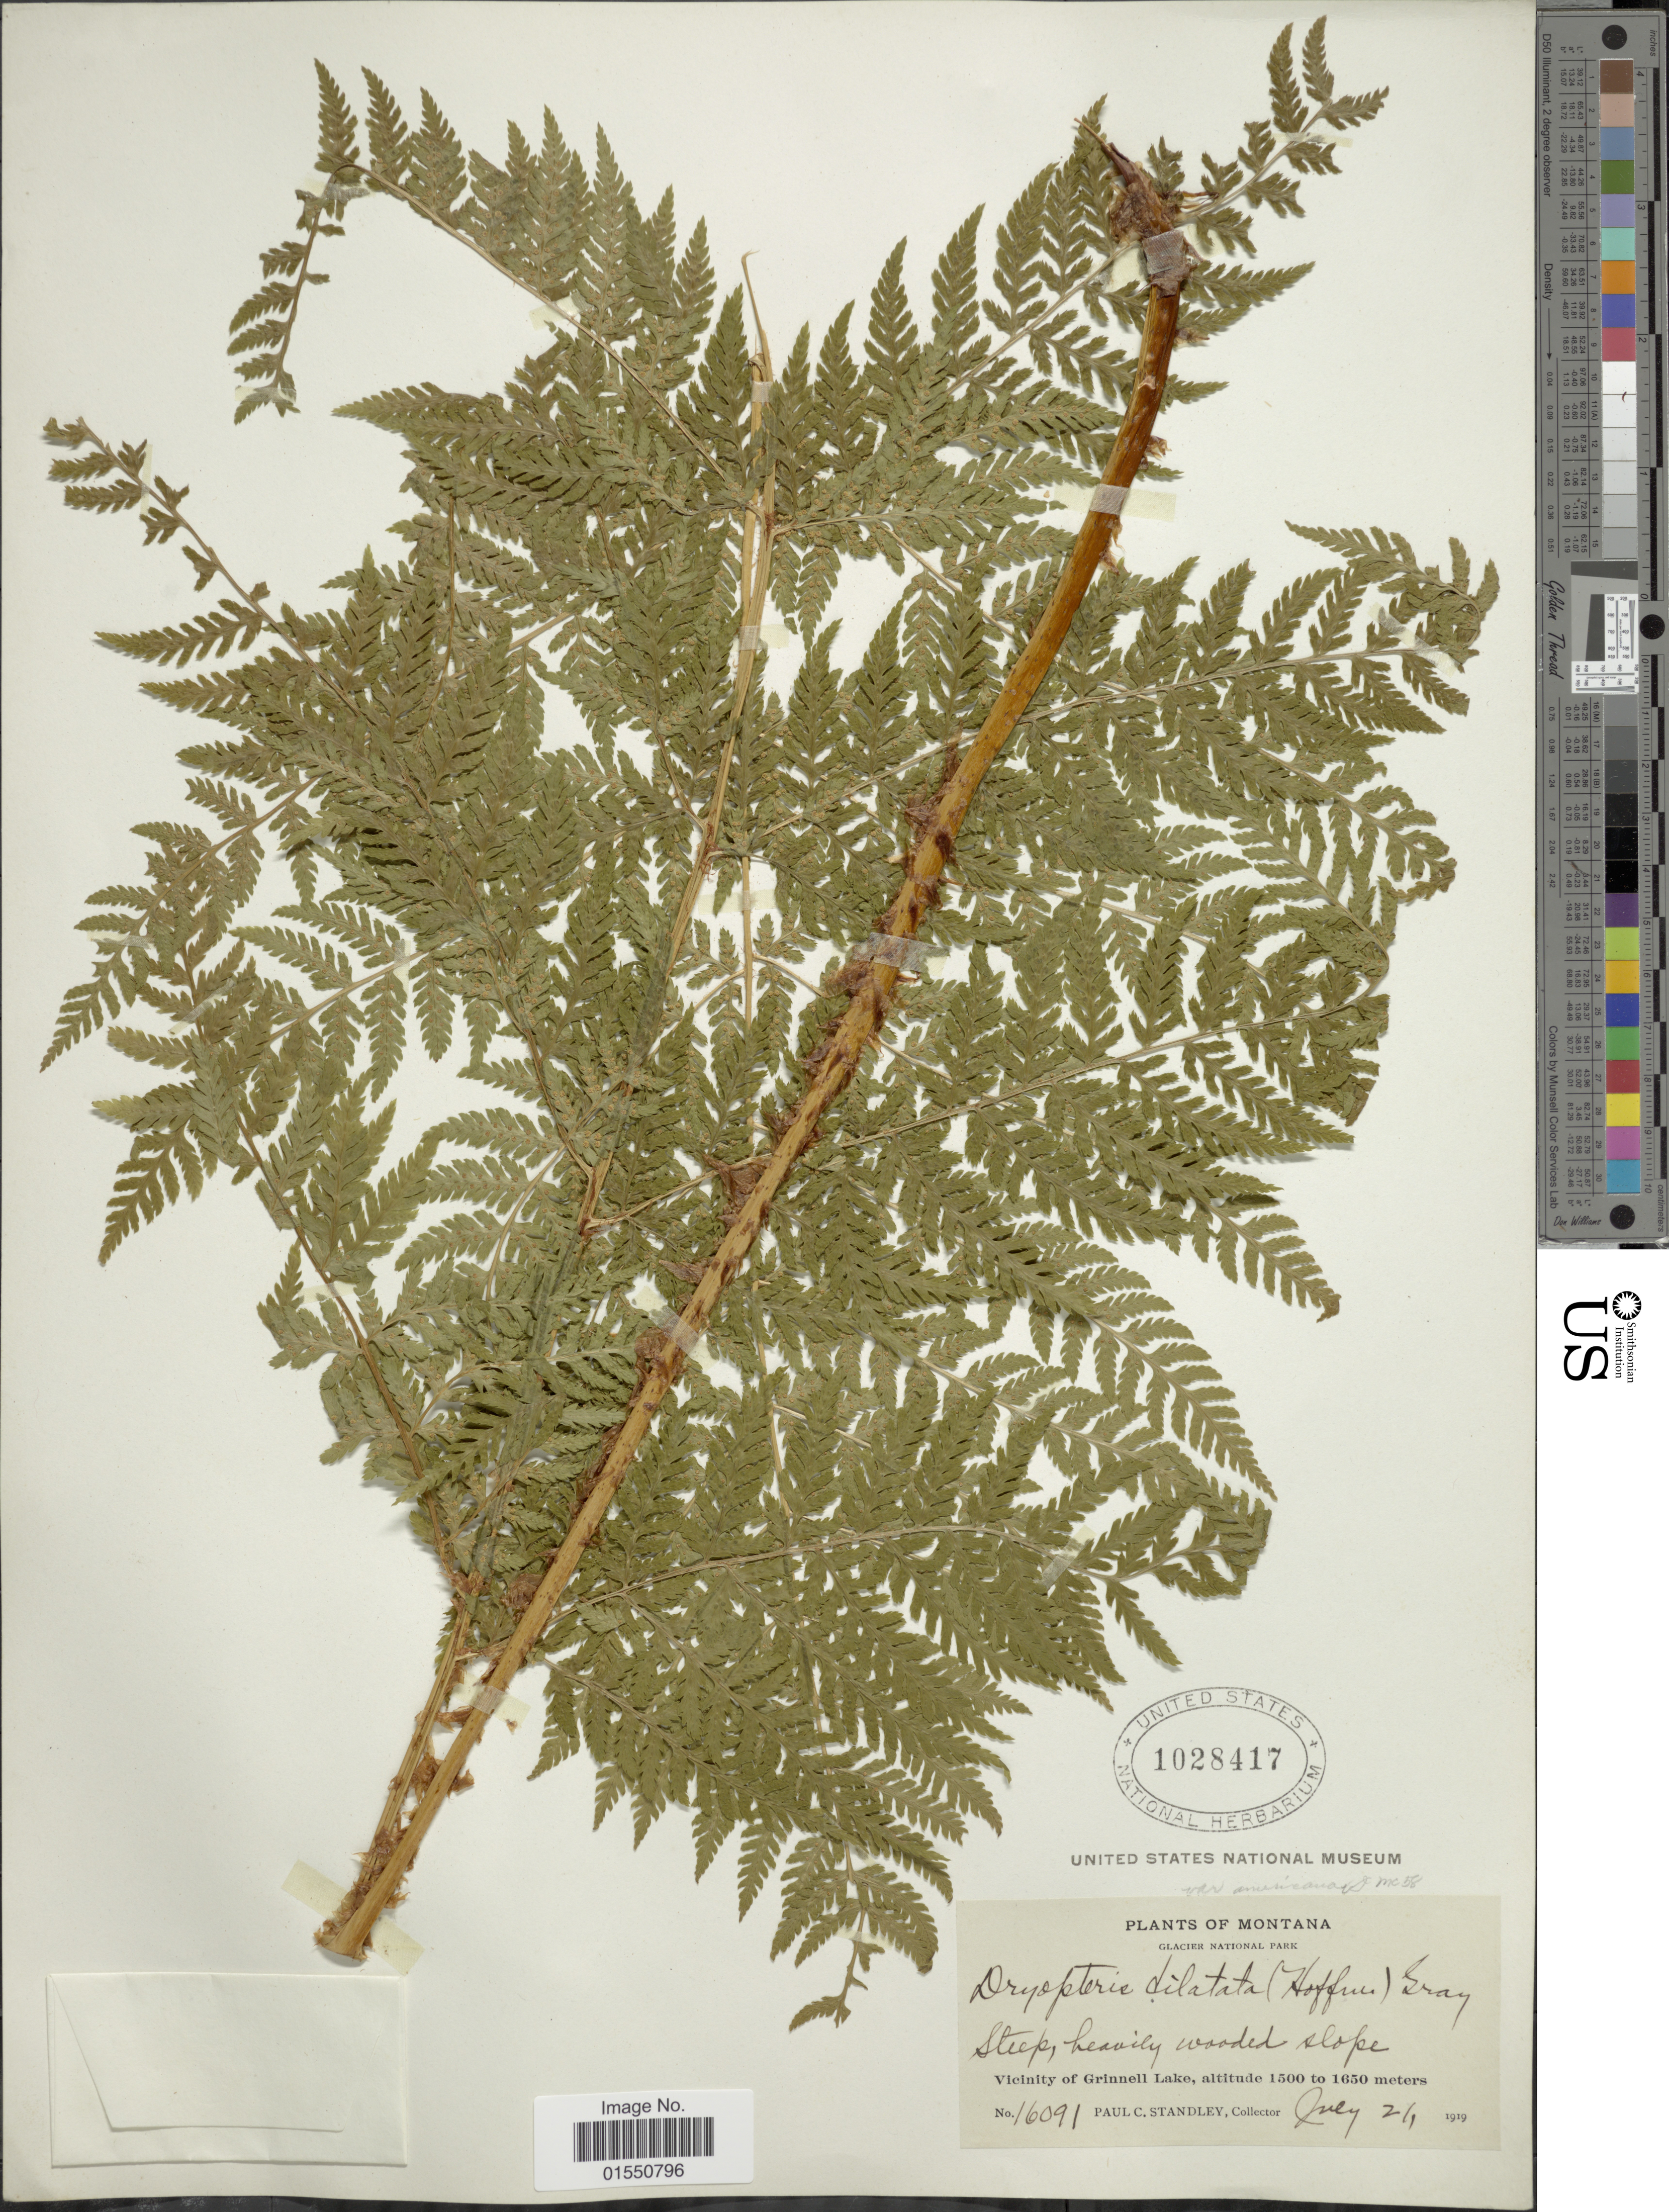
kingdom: Plantae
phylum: Tracheophyta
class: Polypodiopsida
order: Polypodiales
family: Dryopteridaceae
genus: Dryopteris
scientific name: Dryopteris expansa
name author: (C. Presl) Fraser-Jenk. & Jermy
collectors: P. C. Standley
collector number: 16091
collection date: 1919-07-21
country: United States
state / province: Montana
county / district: Glacier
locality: Glacier National Park, Vicinity of Grinnell Lake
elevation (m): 1500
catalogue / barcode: US 1028417